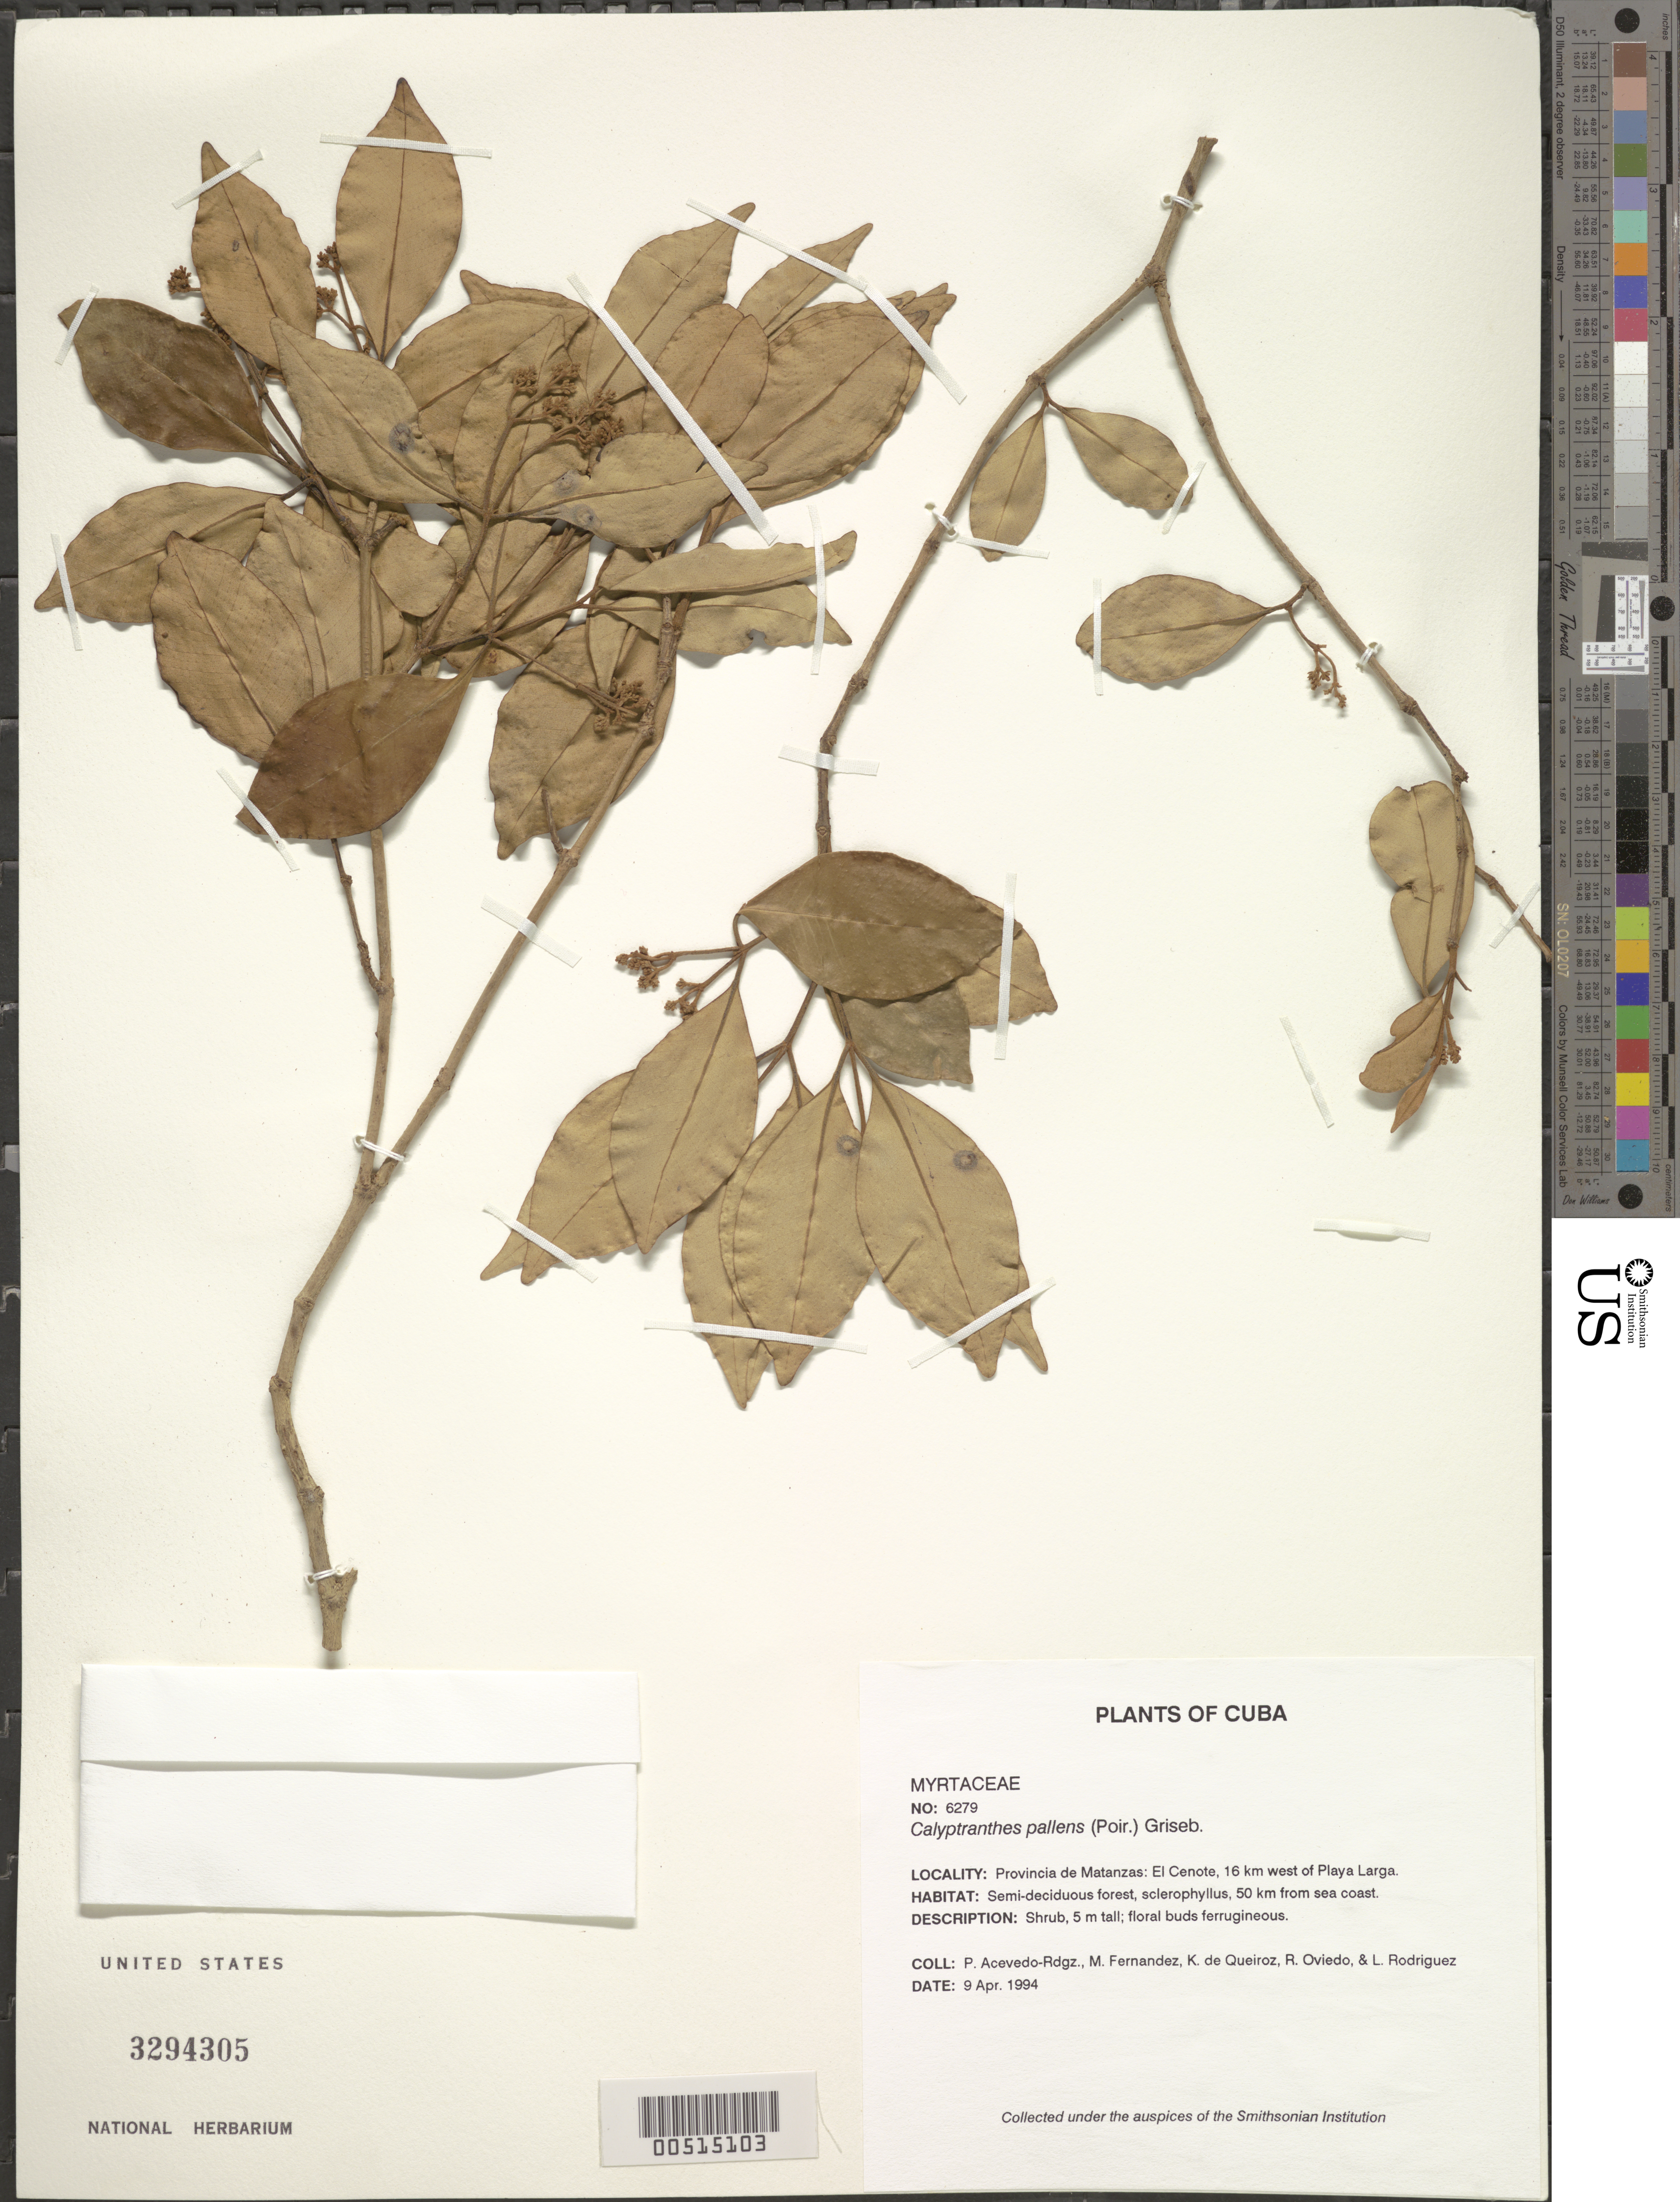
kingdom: Plantae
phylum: Tracheophyta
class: Magnoliopsida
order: Myrtales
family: Myrtaceae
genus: Myrcia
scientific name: Myrcia neopallens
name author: A.R. Lourenço & E. Lucas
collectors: P. Acevedo-Rodr., M. Fernández, K. De Queiroz, R. Oviedo & L. Rodriguez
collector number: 6279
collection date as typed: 09 Apr 1994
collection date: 1994-04-09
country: Cuba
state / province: Matanzas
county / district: Municipio de Ciénaga de Zapata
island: Cuba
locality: El Cenote, 16 km west of Playa Larga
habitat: Semi-deciduous forest, sclerophyllus, 50 km from sea coast.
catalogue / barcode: US 3294305